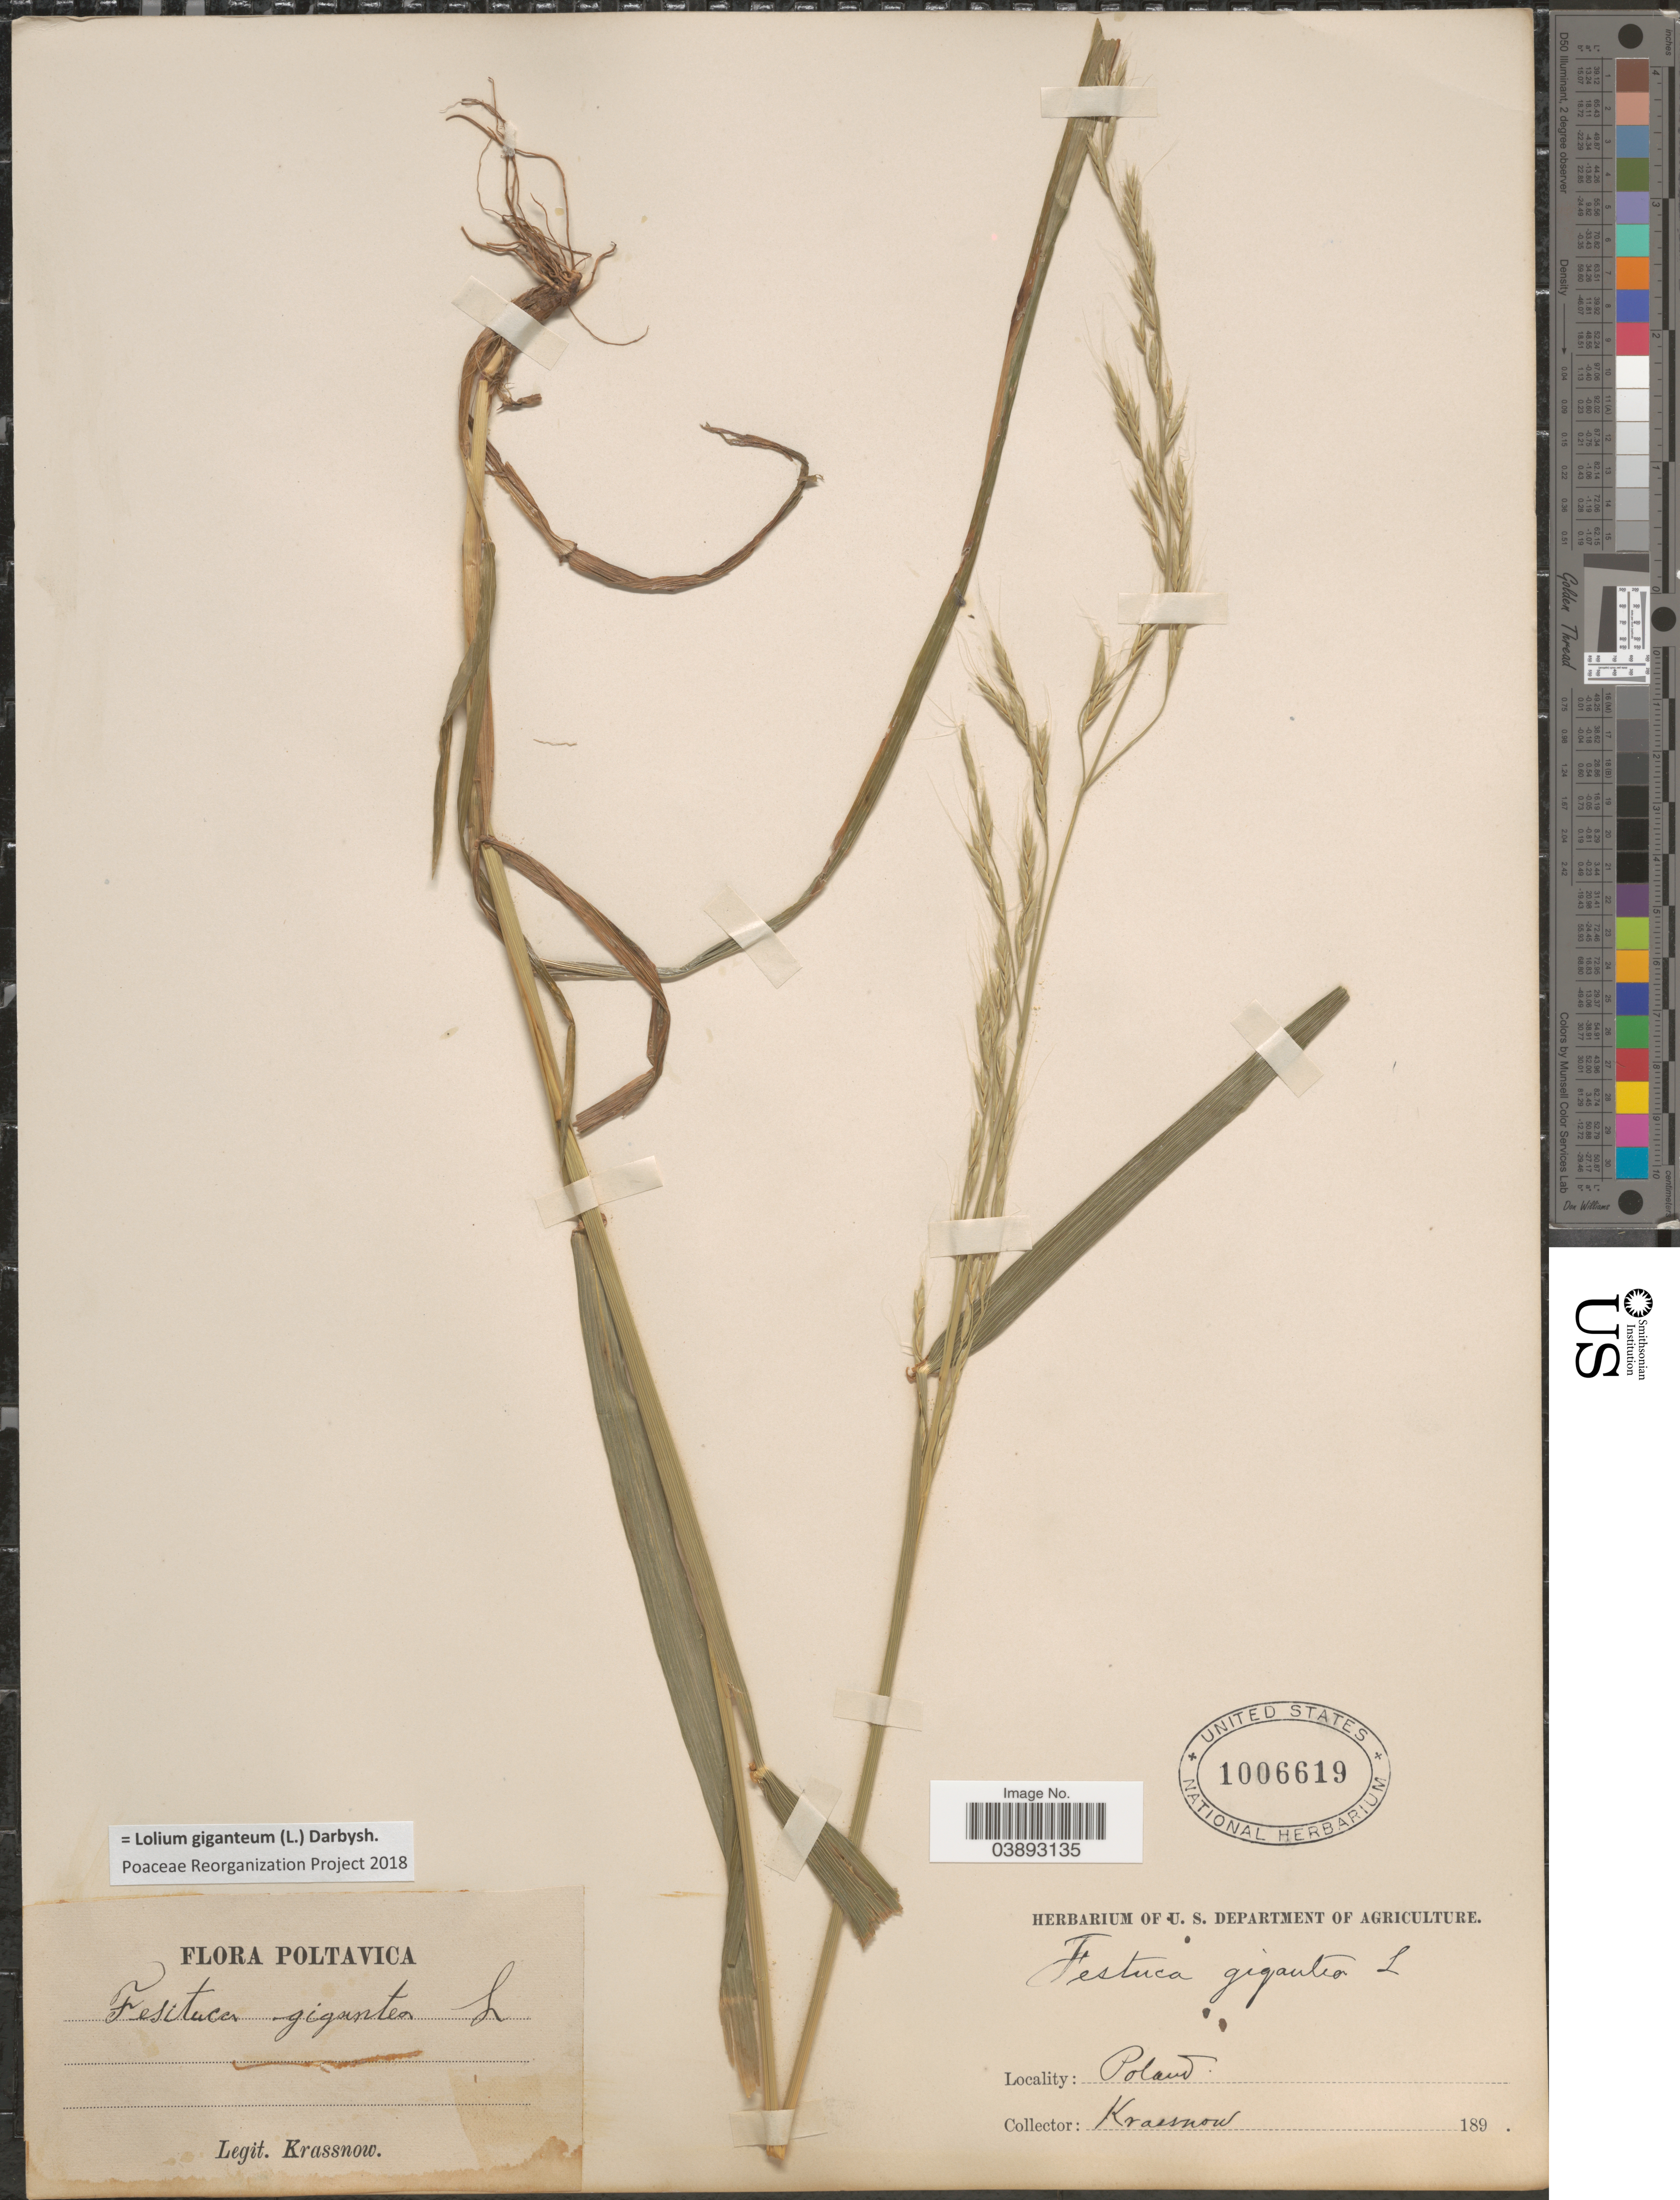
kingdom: Plantae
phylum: Tracheophyta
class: Liliopsida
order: Poales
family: Poaceae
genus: Lolium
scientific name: Lolium giganteum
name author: (L.) Darbysh.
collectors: -. Krassnow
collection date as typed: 189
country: Ukraine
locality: Poltavica.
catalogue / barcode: US 1006619